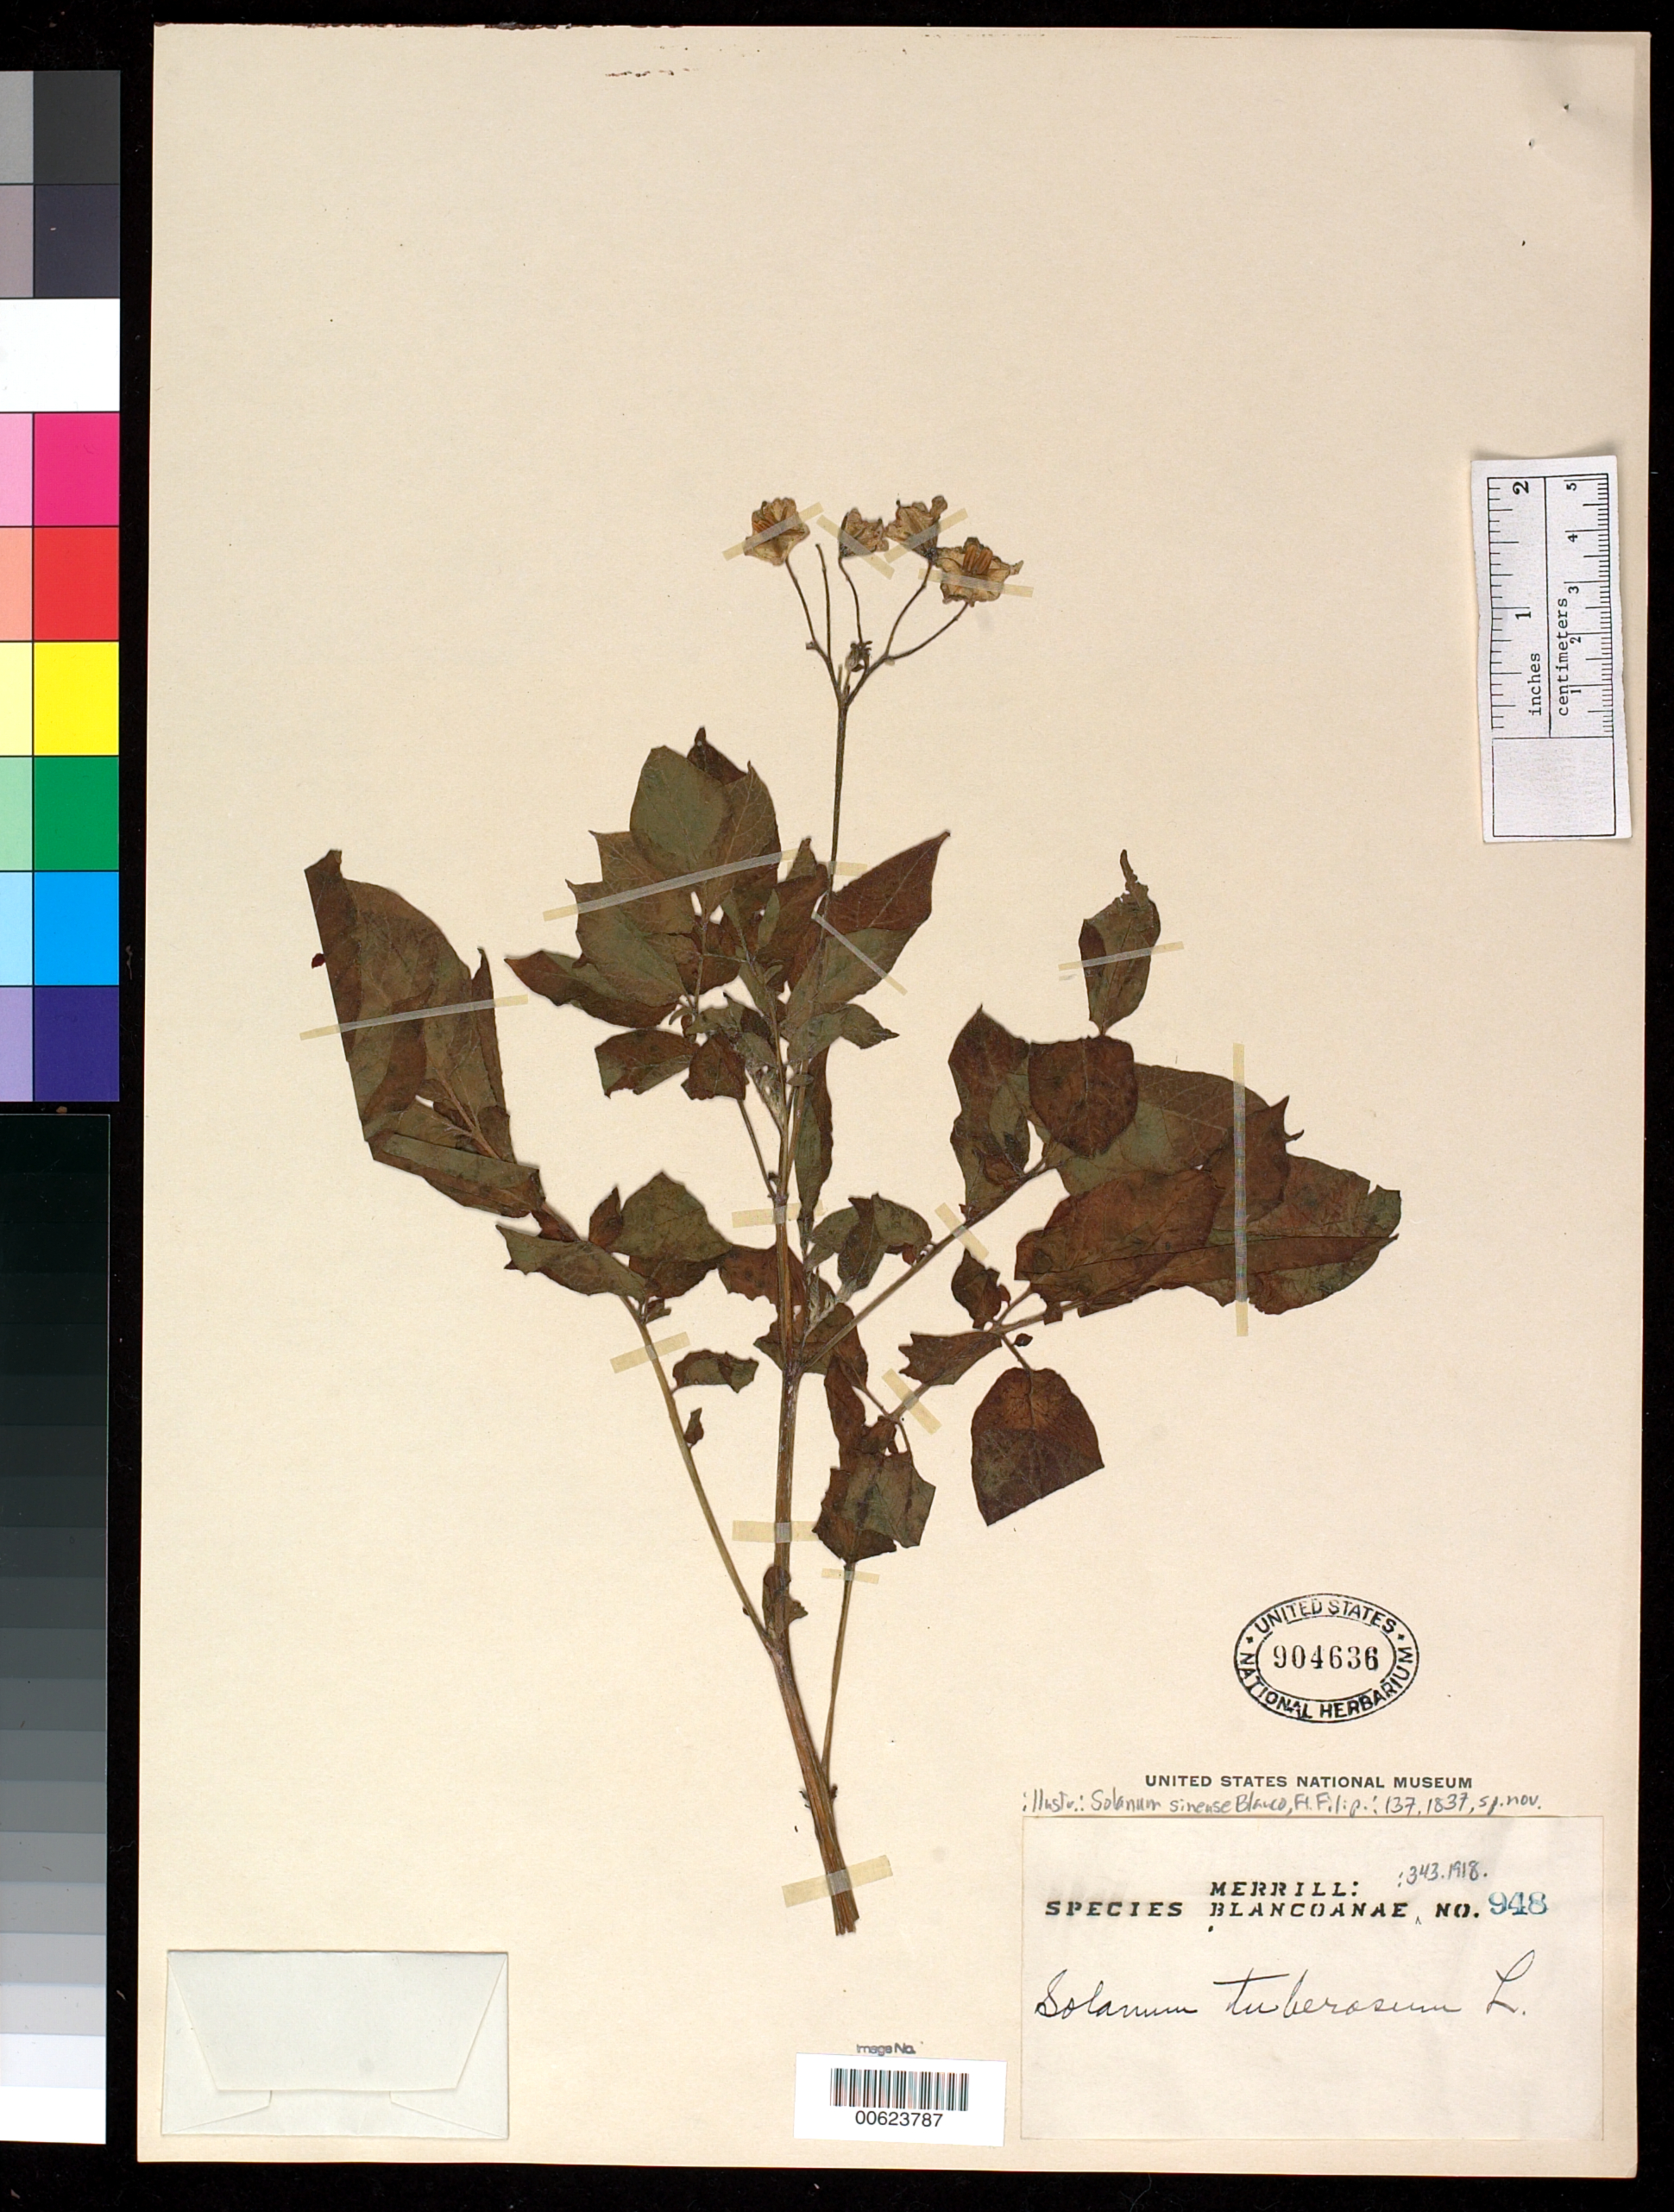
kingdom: Plantae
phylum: Tracheophyta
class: Magnoliopsida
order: Solanales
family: Solanaceae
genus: Solanum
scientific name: Solanum sinense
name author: Blanco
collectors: H. Sandkuhl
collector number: Sp. Blancoan. 0948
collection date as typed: Jul 1915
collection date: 1915-07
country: Philippines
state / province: Cordillera (Administrative Region)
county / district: Benguet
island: Luzon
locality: Baguio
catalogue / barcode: US 904636